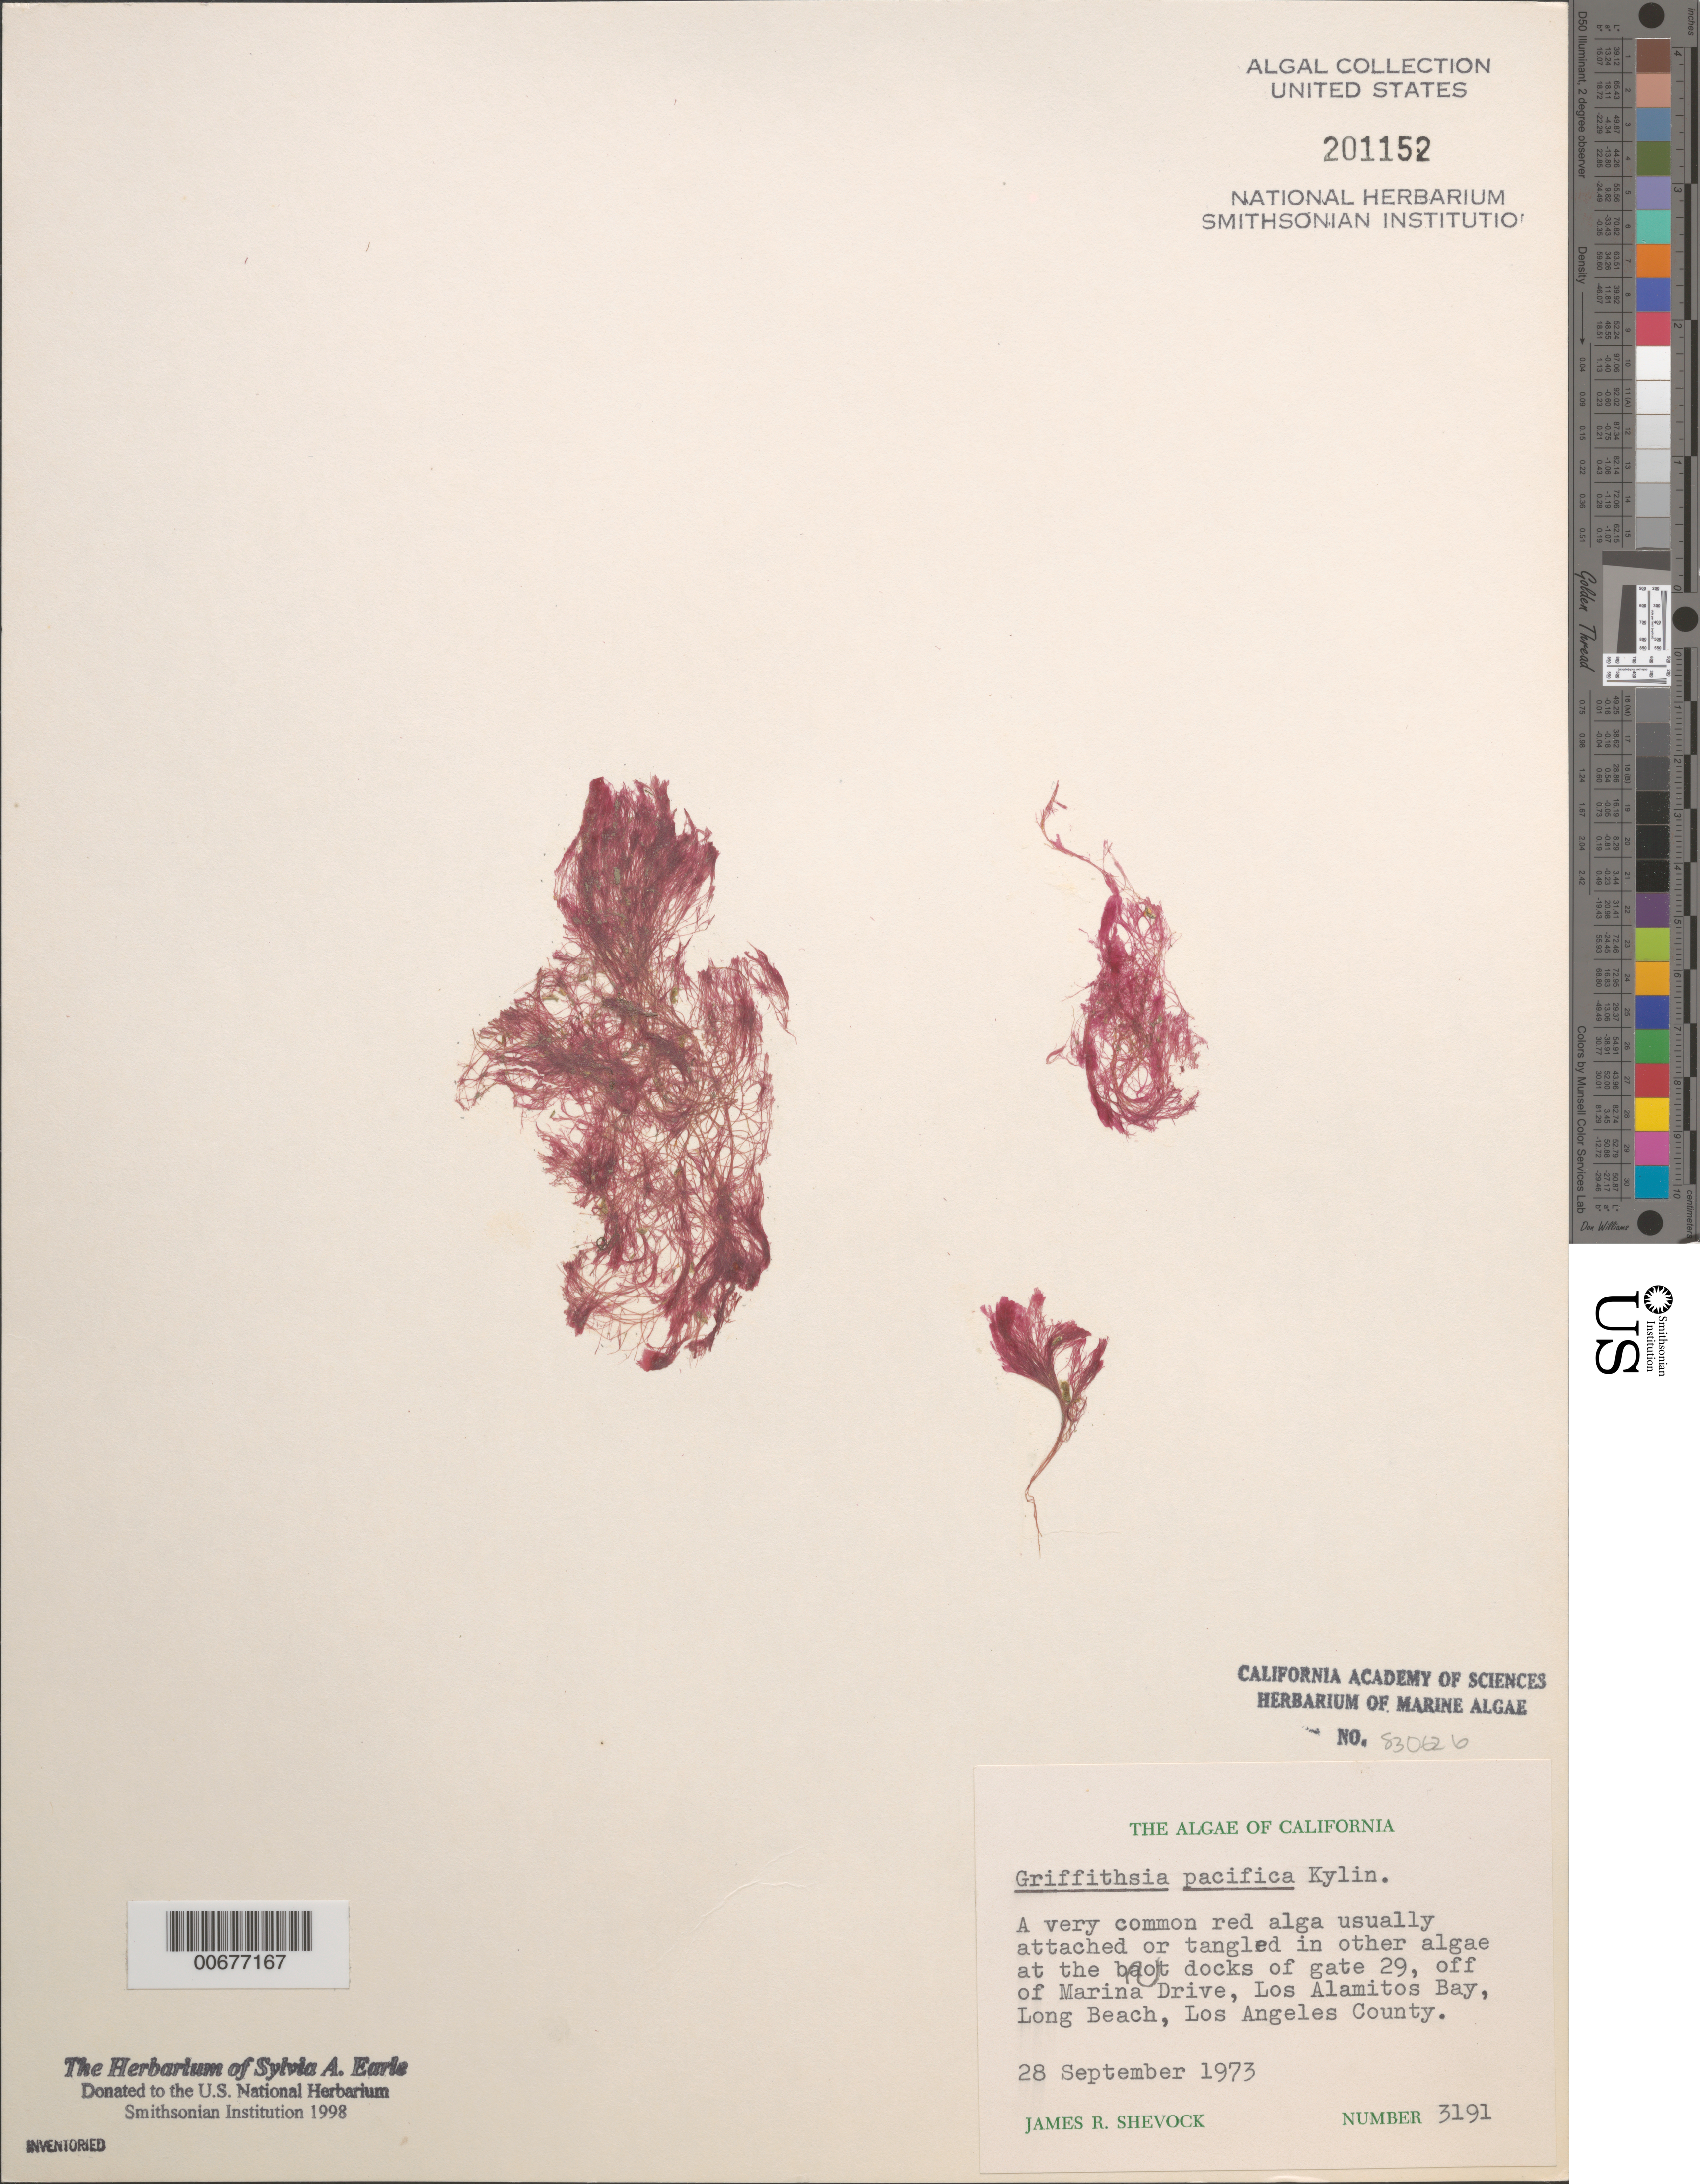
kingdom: Plantae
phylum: Rhodophyta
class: Florideophyceae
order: Ceramiales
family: Wrangeliaceae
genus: Griffithsia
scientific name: Griffithsia pacifica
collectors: J. R. Shevock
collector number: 3191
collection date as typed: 28 Sep 1973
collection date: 1973-09-28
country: United States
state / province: California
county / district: Los Angeles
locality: Los Alamitos Bay, gate 29, off Marina Drive, Long Beach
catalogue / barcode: US 201152